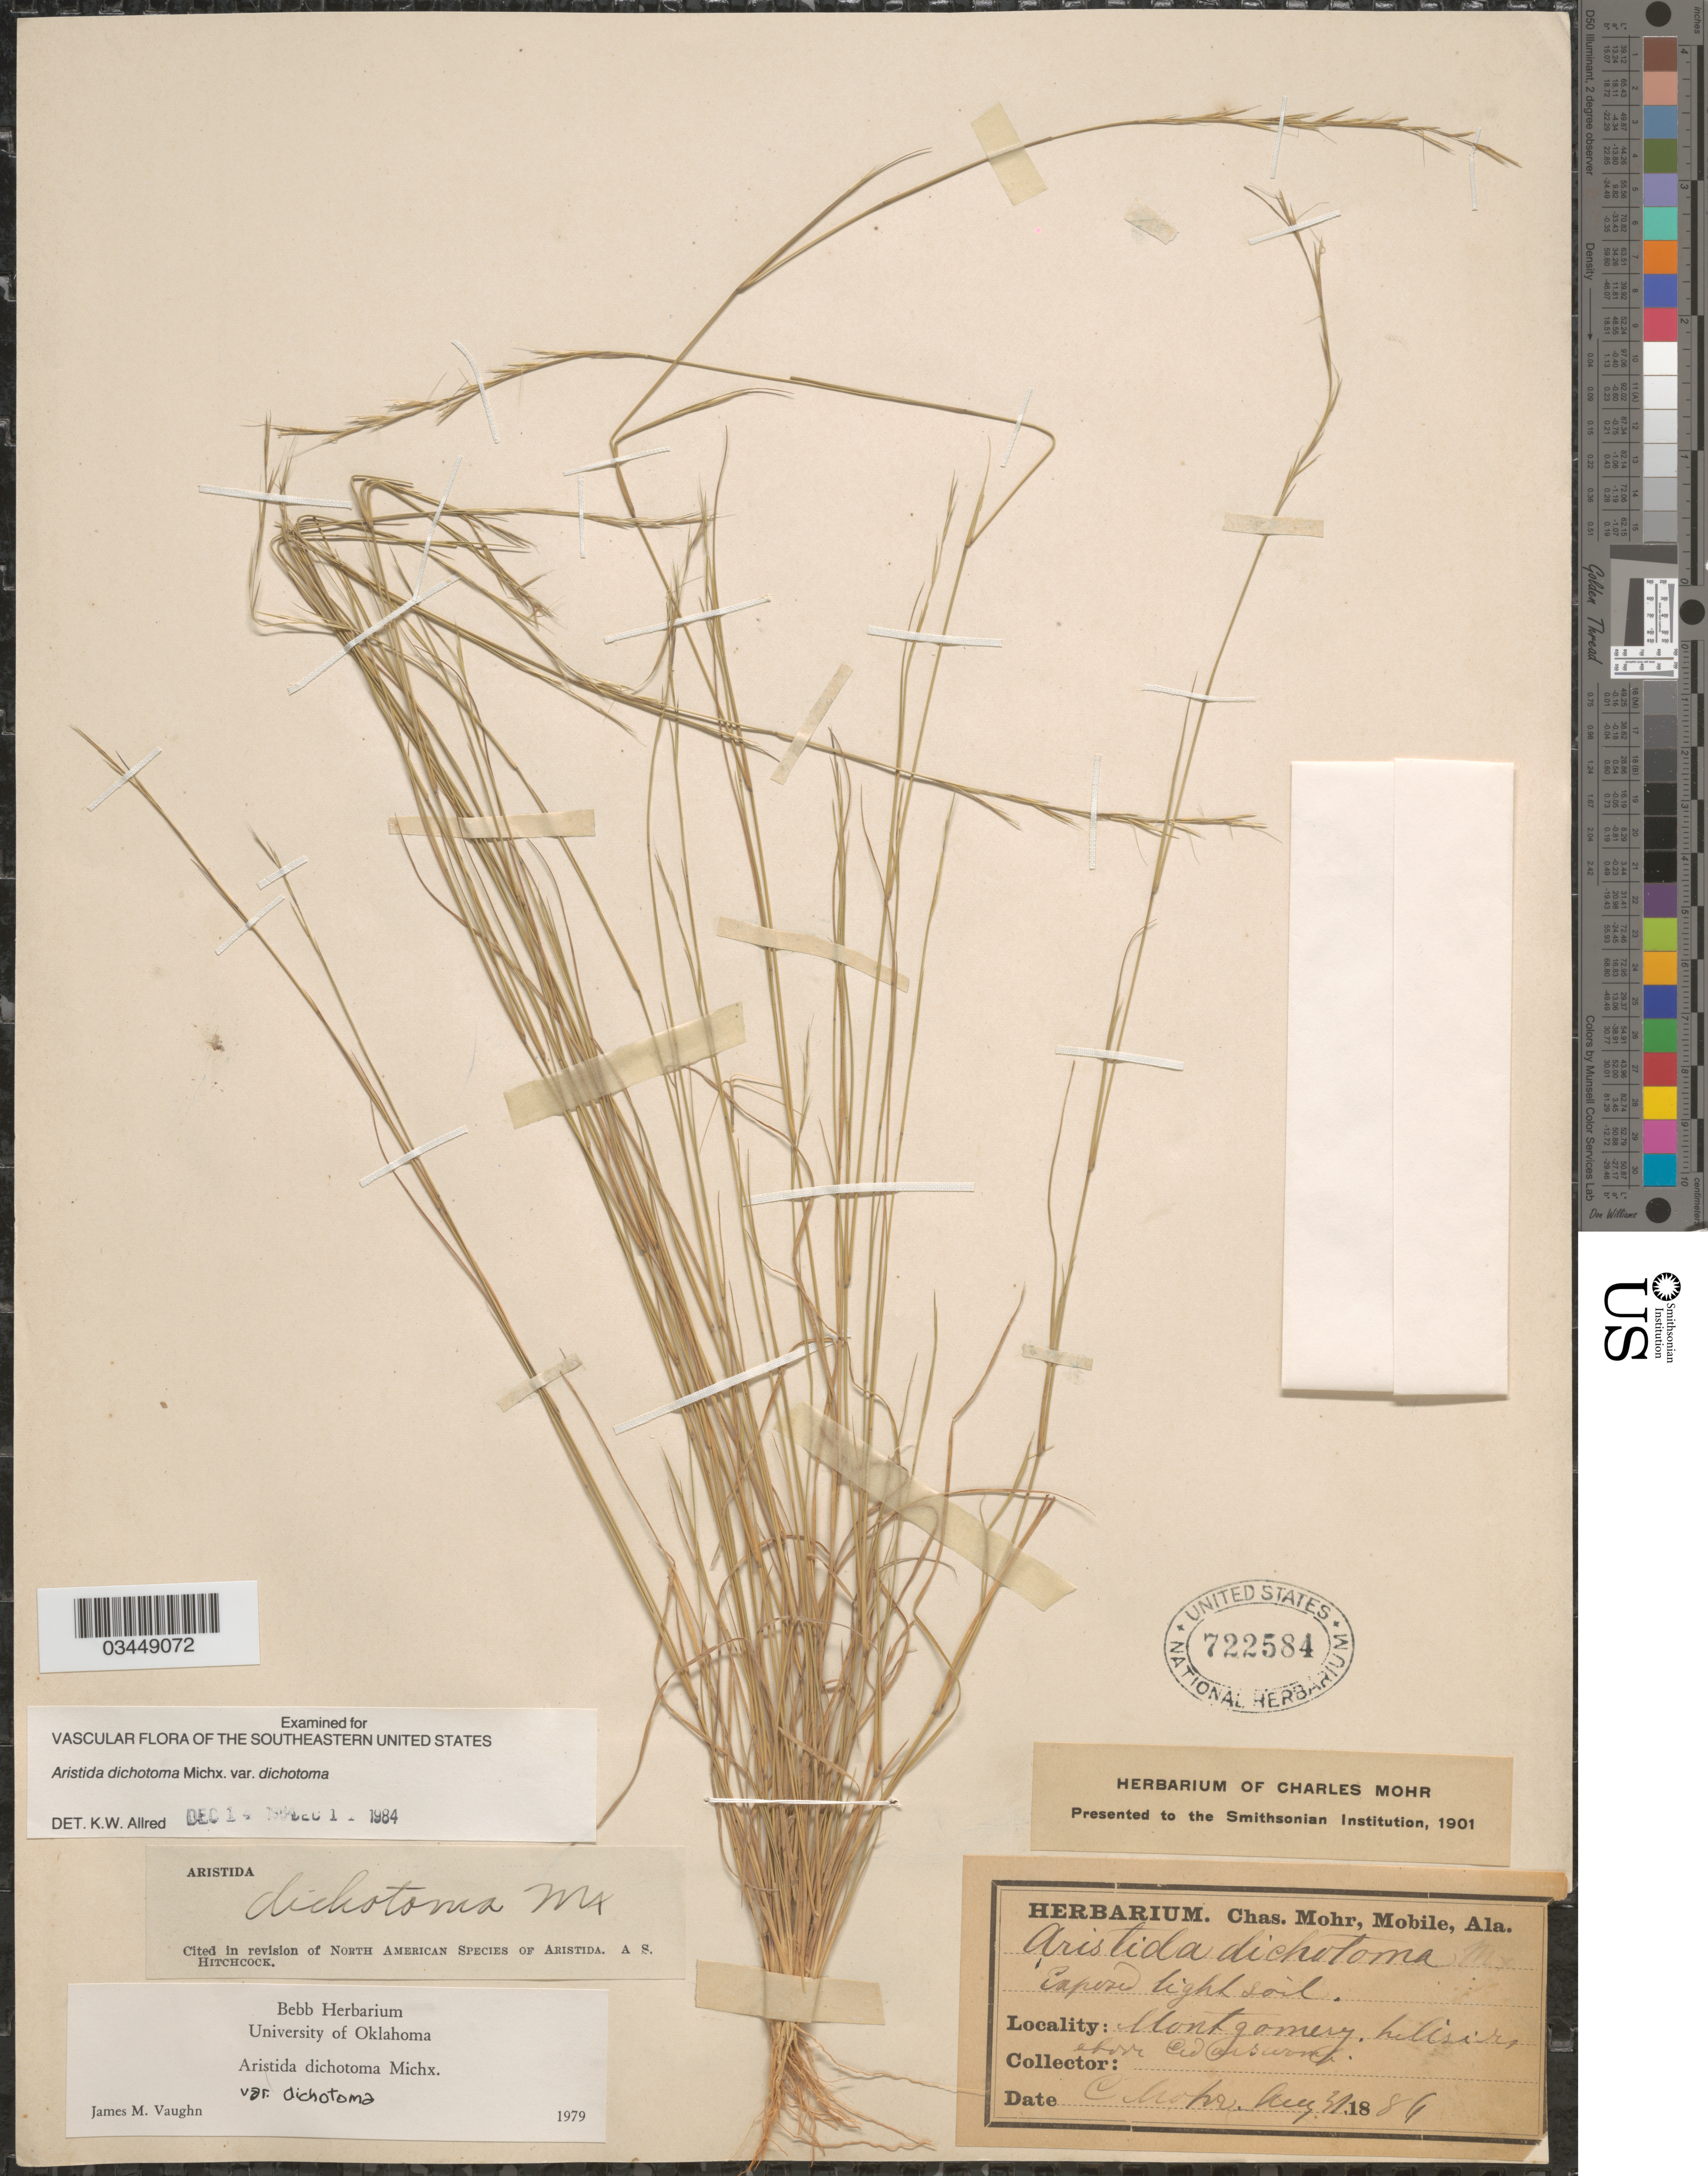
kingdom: Plantae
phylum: Tracheophyta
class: Liliopsida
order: Poales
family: Poaceae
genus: Aristida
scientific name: Aristida dichotoma var. dichotoma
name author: Michx.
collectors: Mohr, C. T. (herbarium)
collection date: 1886-08-31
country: United States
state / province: Alabama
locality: Montgomery.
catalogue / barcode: US 722584